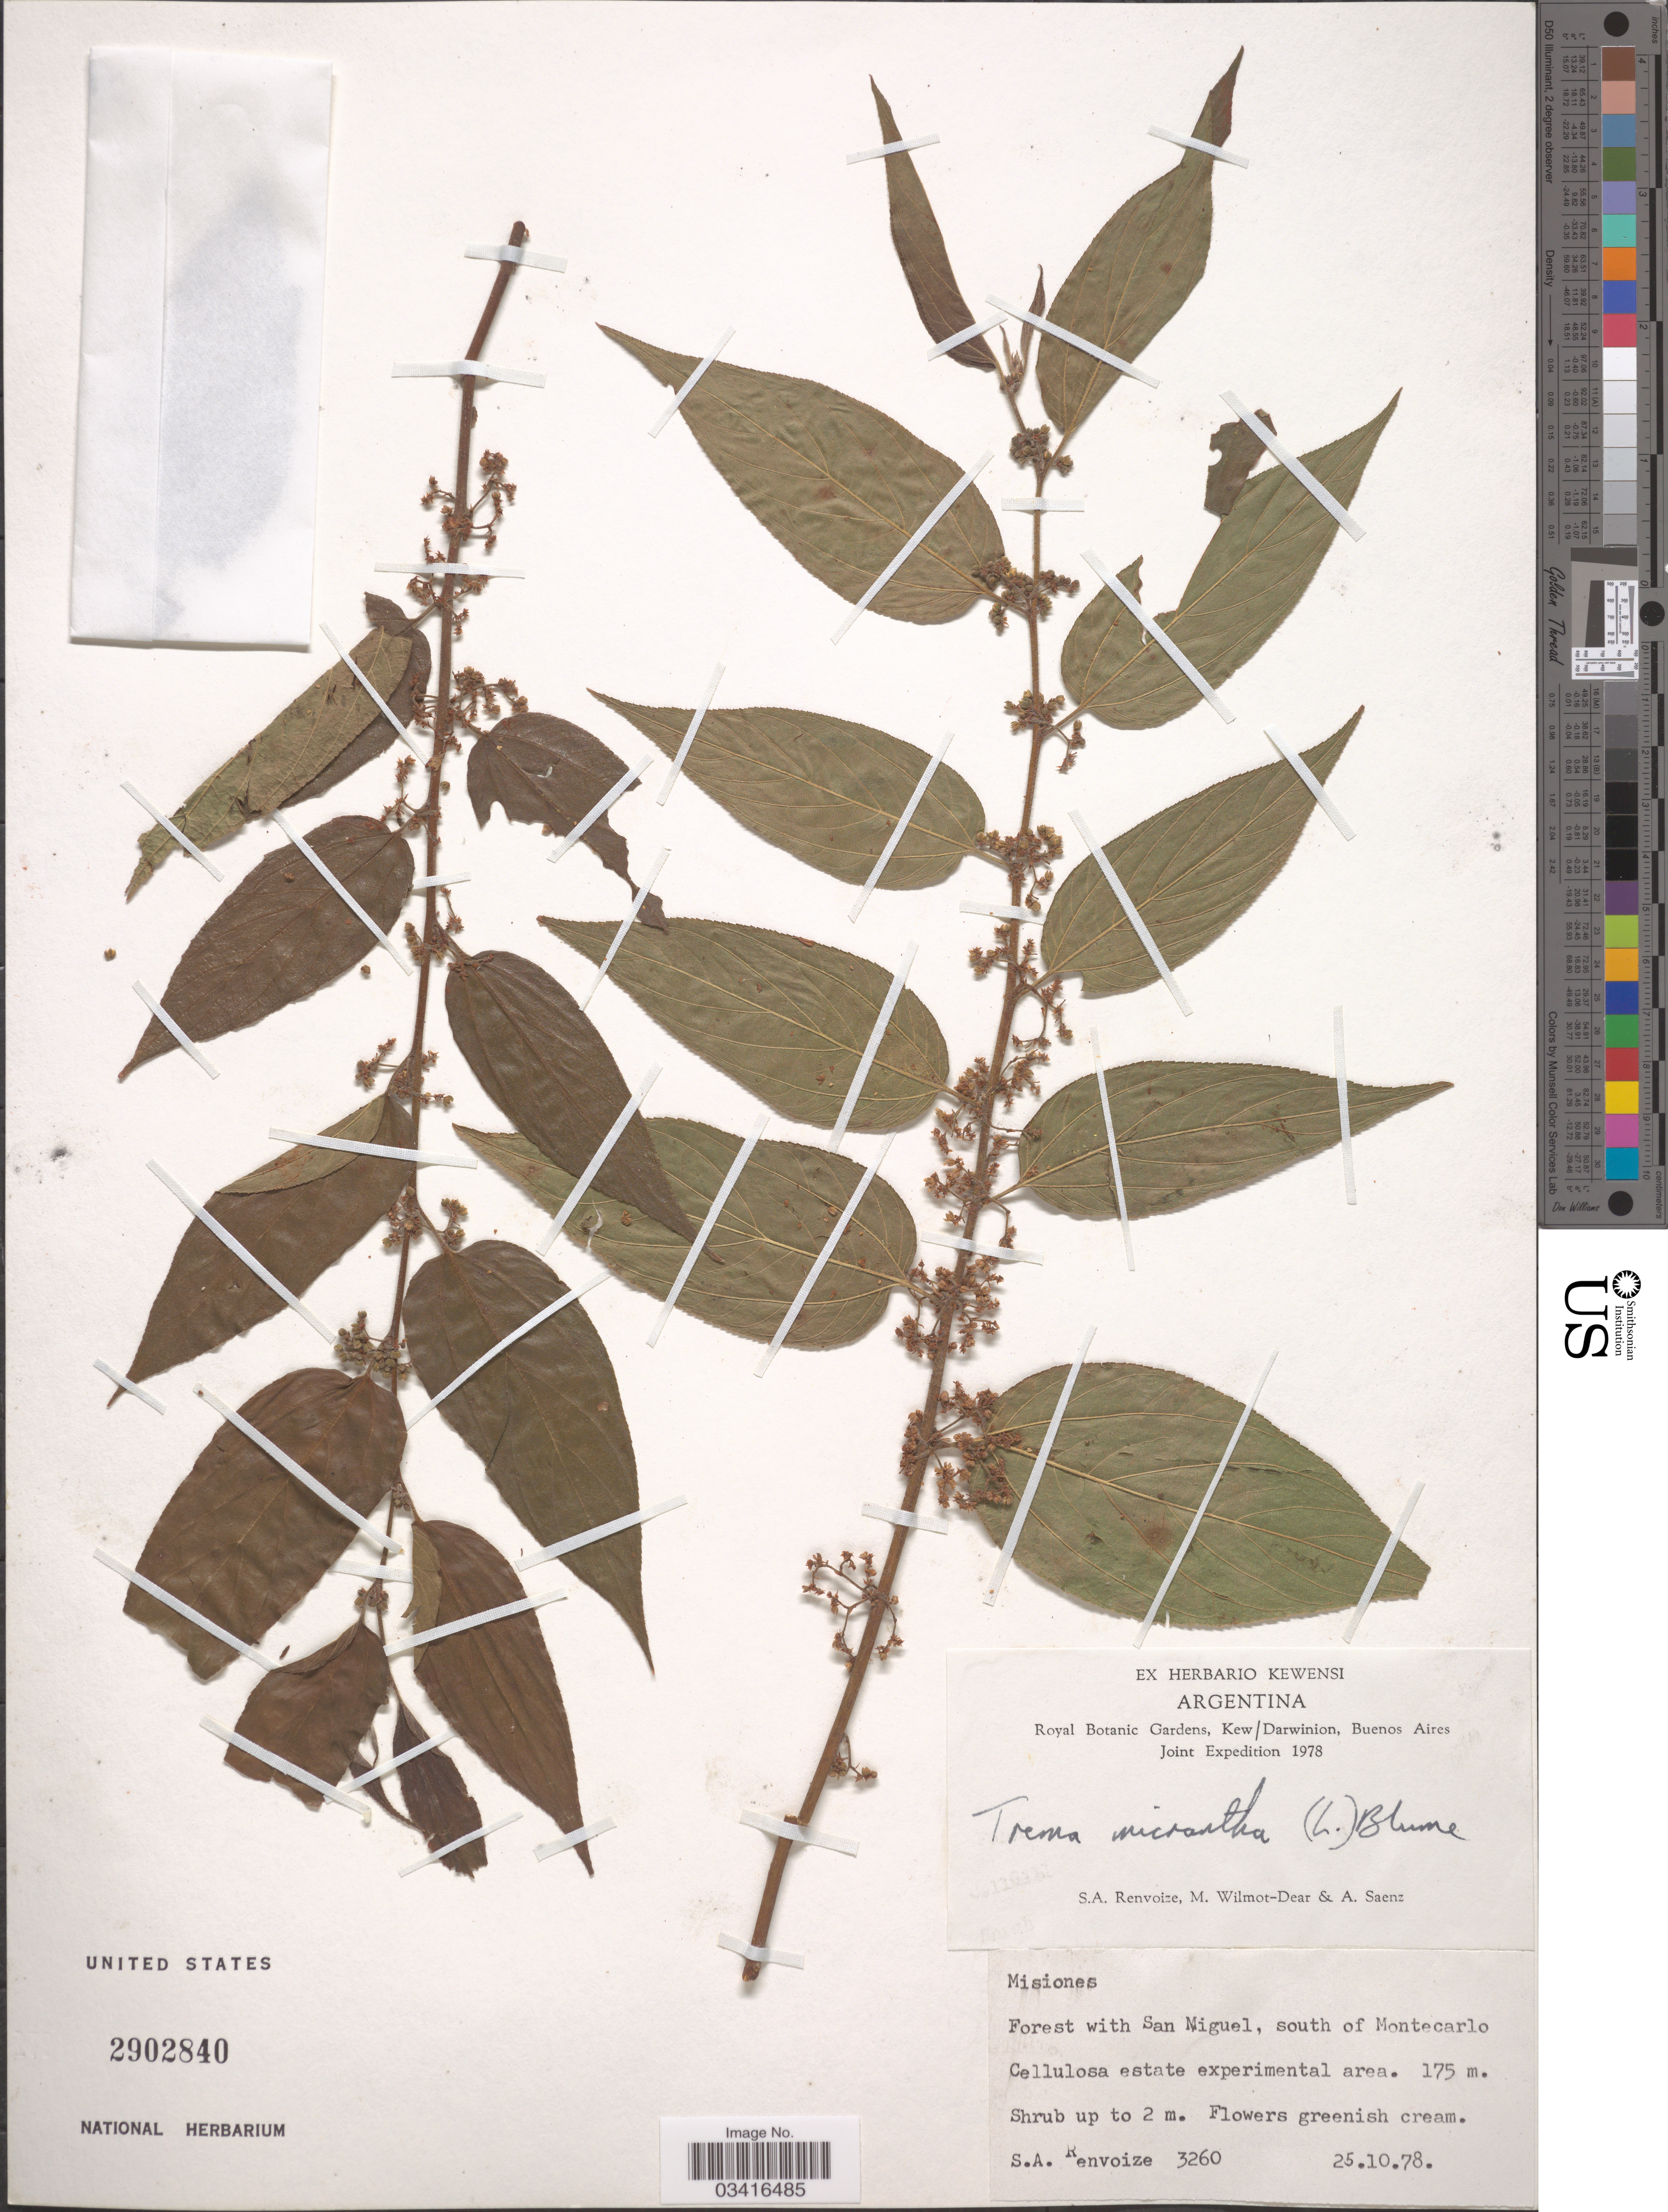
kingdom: Plantae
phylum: Tracheophyta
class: Magnoliopsida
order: Rosales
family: Cannabaceae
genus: Trema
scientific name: Trema micranthum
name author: (L.) Blume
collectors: S. A. Renvoize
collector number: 3260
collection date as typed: Transcribed d/m/y: 25/10/78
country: Argentina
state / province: Misiones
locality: Forest with San Miguel, south of Montecarlo. Cellulosa estate experimental area.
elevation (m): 175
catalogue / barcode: US 2902840